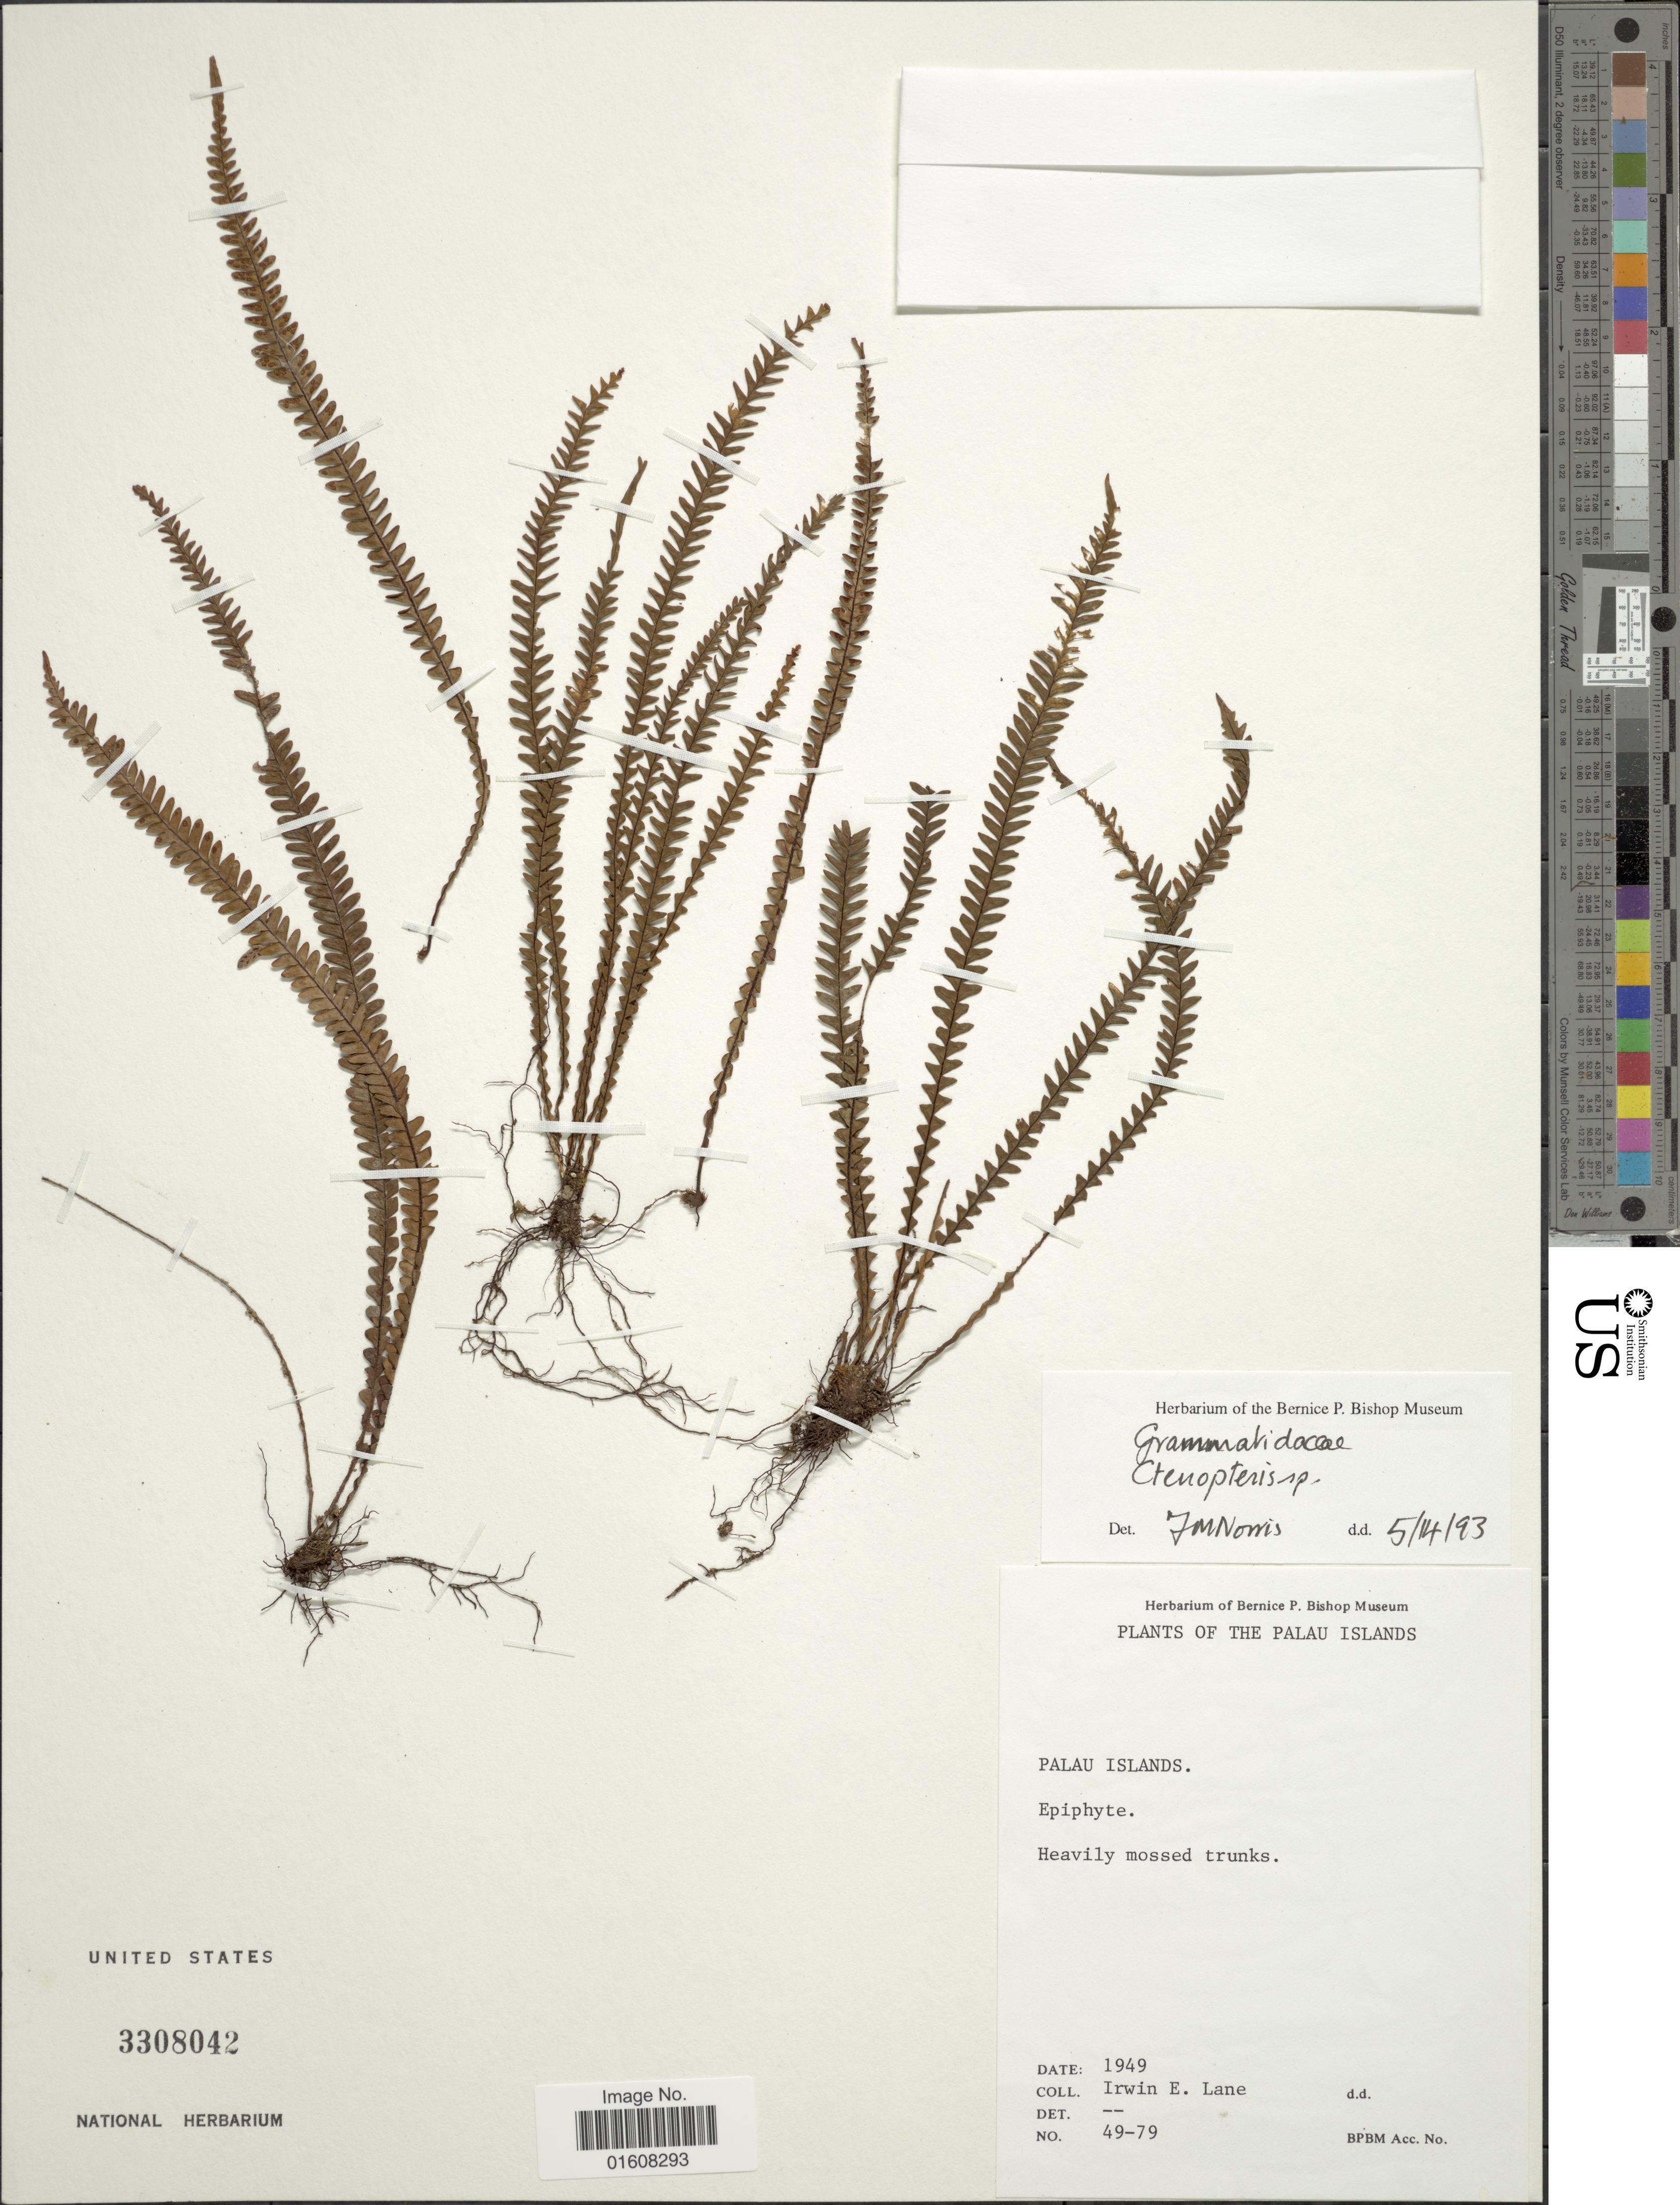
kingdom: Plantae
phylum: Tracheophyta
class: Polypodiopsida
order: Polypodiales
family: Polypodiaceae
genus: Grammitis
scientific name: Grammitis sp.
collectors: I. Lane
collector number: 46-79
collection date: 1949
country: Palau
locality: Palau Islands.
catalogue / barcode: US 3308042